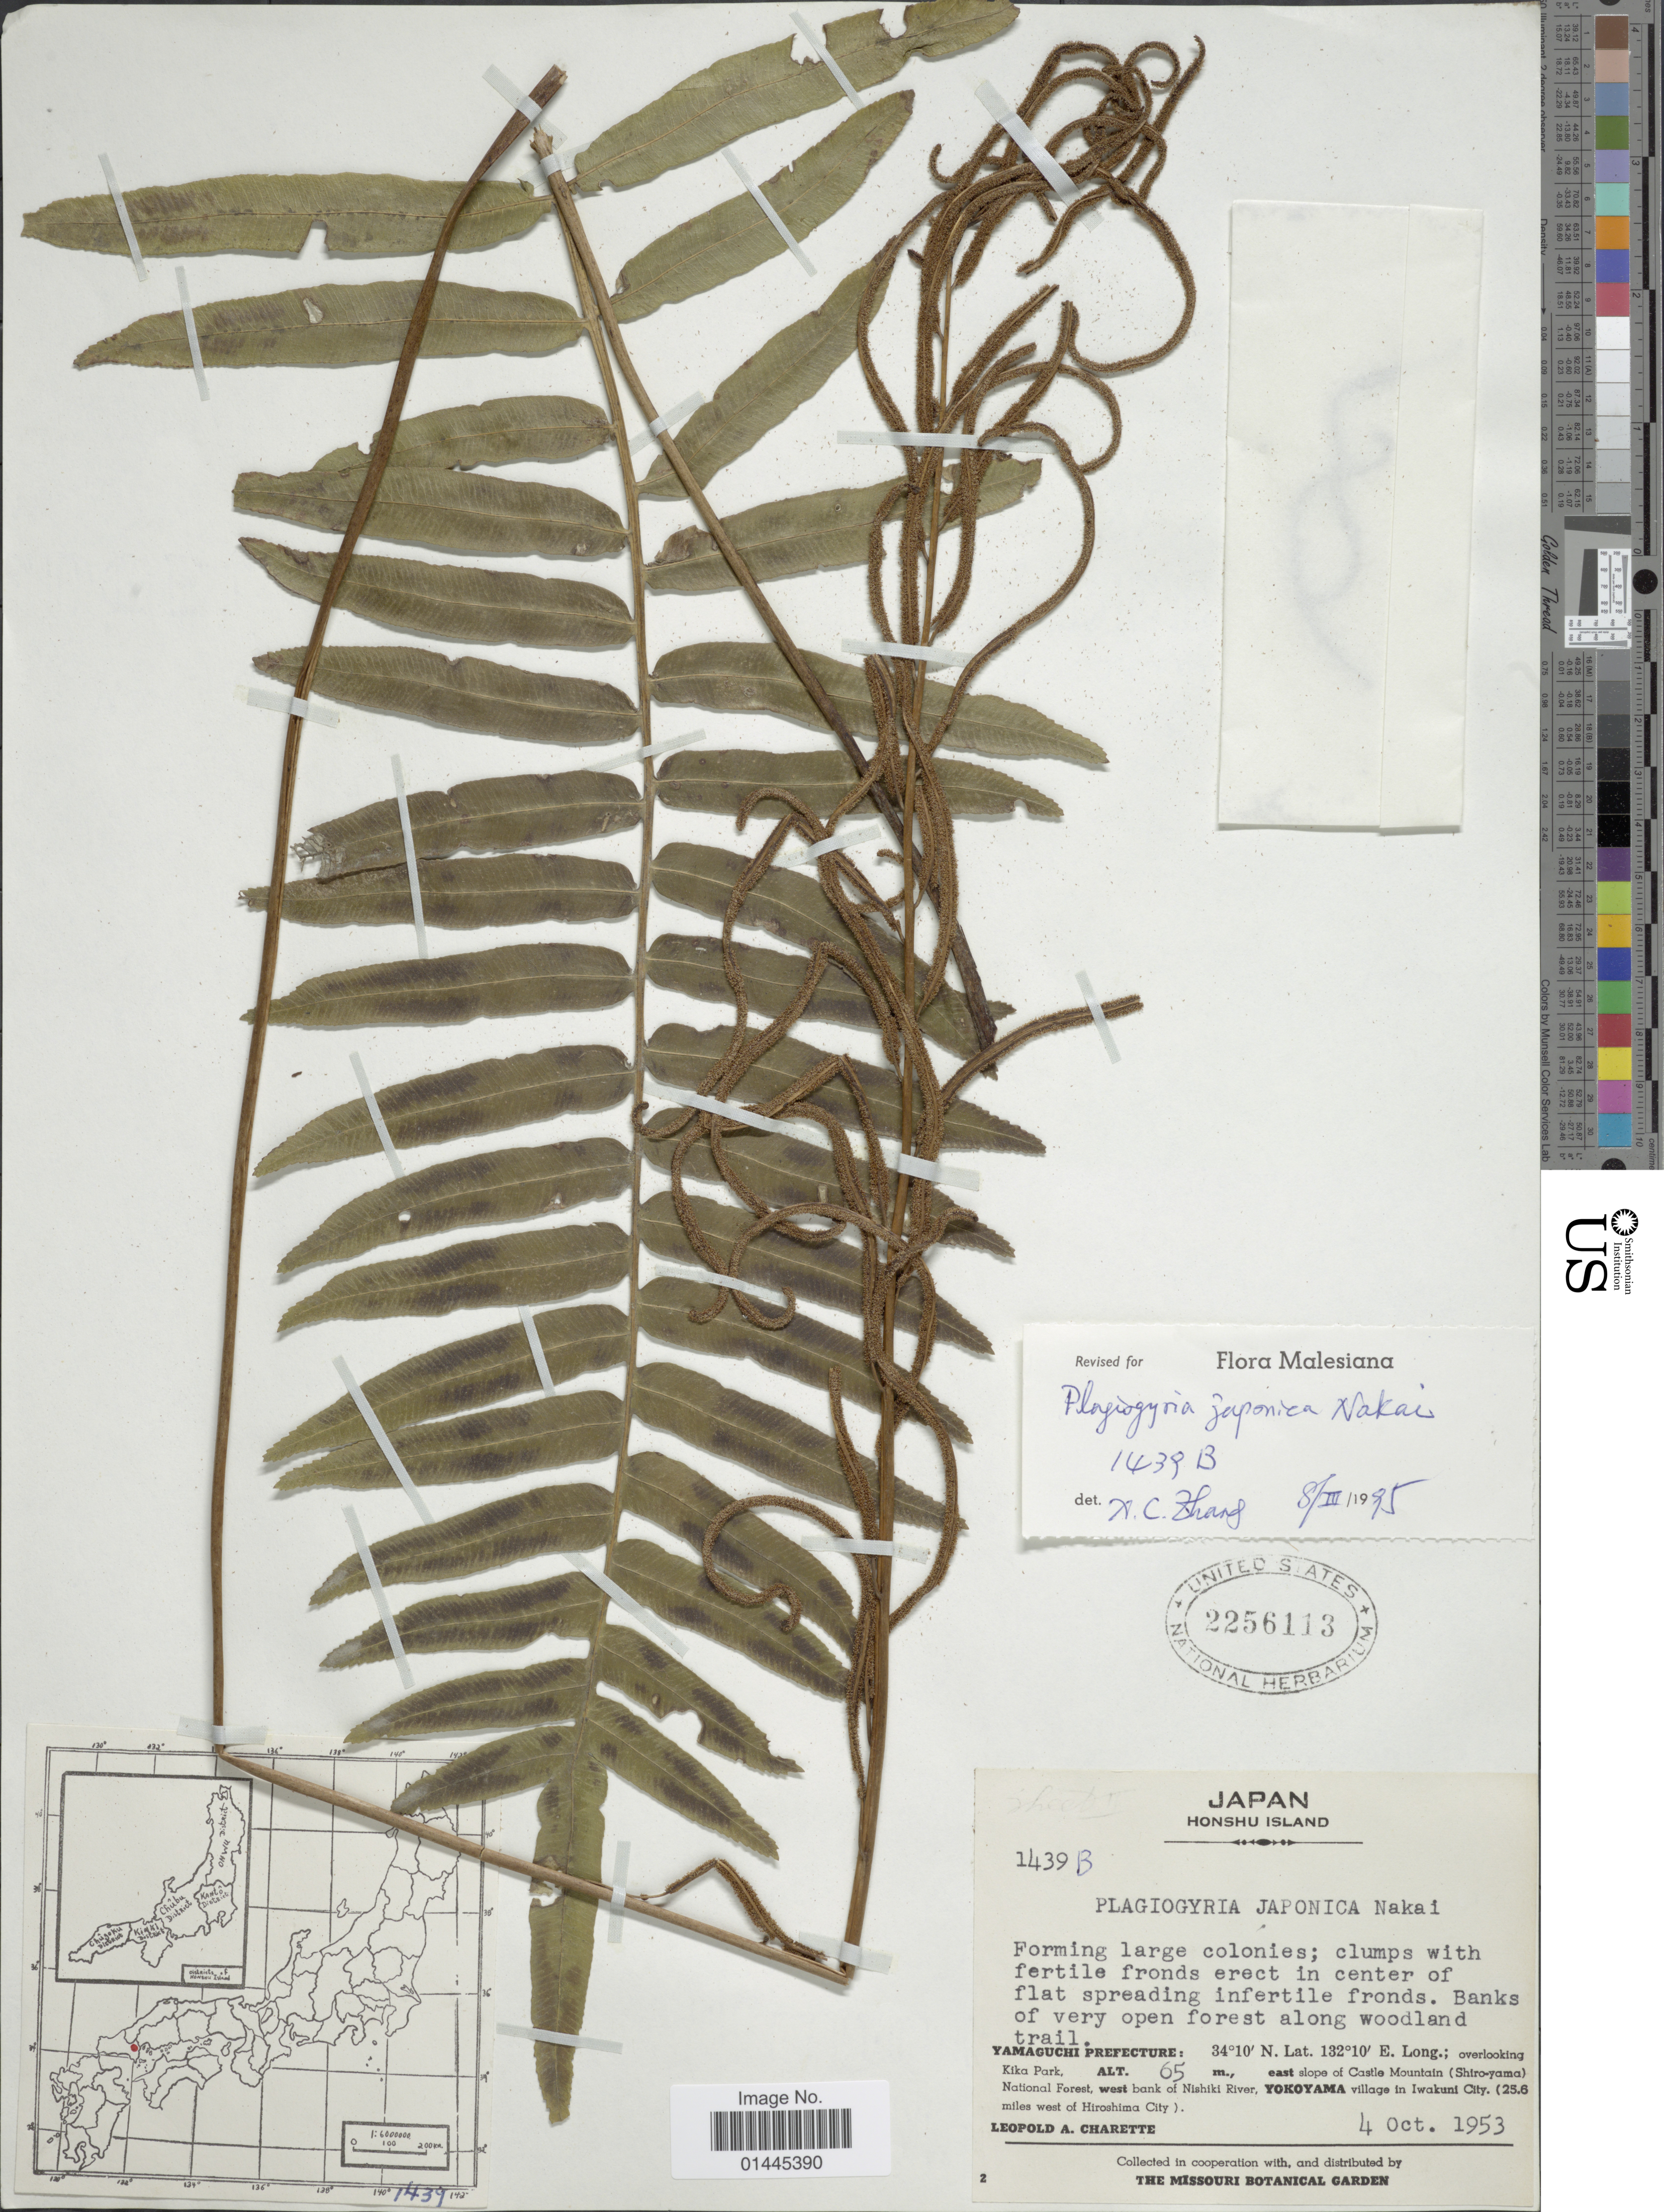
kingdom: Plantae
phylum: Tracheophyta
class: Polypodiopsida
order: Cyatheales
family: Plagiogyriaceae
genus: Plagiogyria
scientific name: Plagiogyria japonica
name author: Nakai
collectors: L. A. Charette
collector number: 1439B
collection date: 1953-10-04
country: Japan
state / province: Yamaguti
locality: Honshu Island, Yamaguchi Prefecture, banks of very open forest along woodland trail, overlooking Kika Park, east slope of Castle Mountain (Shiro-yama) National Forest, west bank of Nishiki River, Yokoyama village in Iwakuni City (25.6 miles west of Hiroshima City).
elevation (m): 65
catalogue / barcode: US 2256113